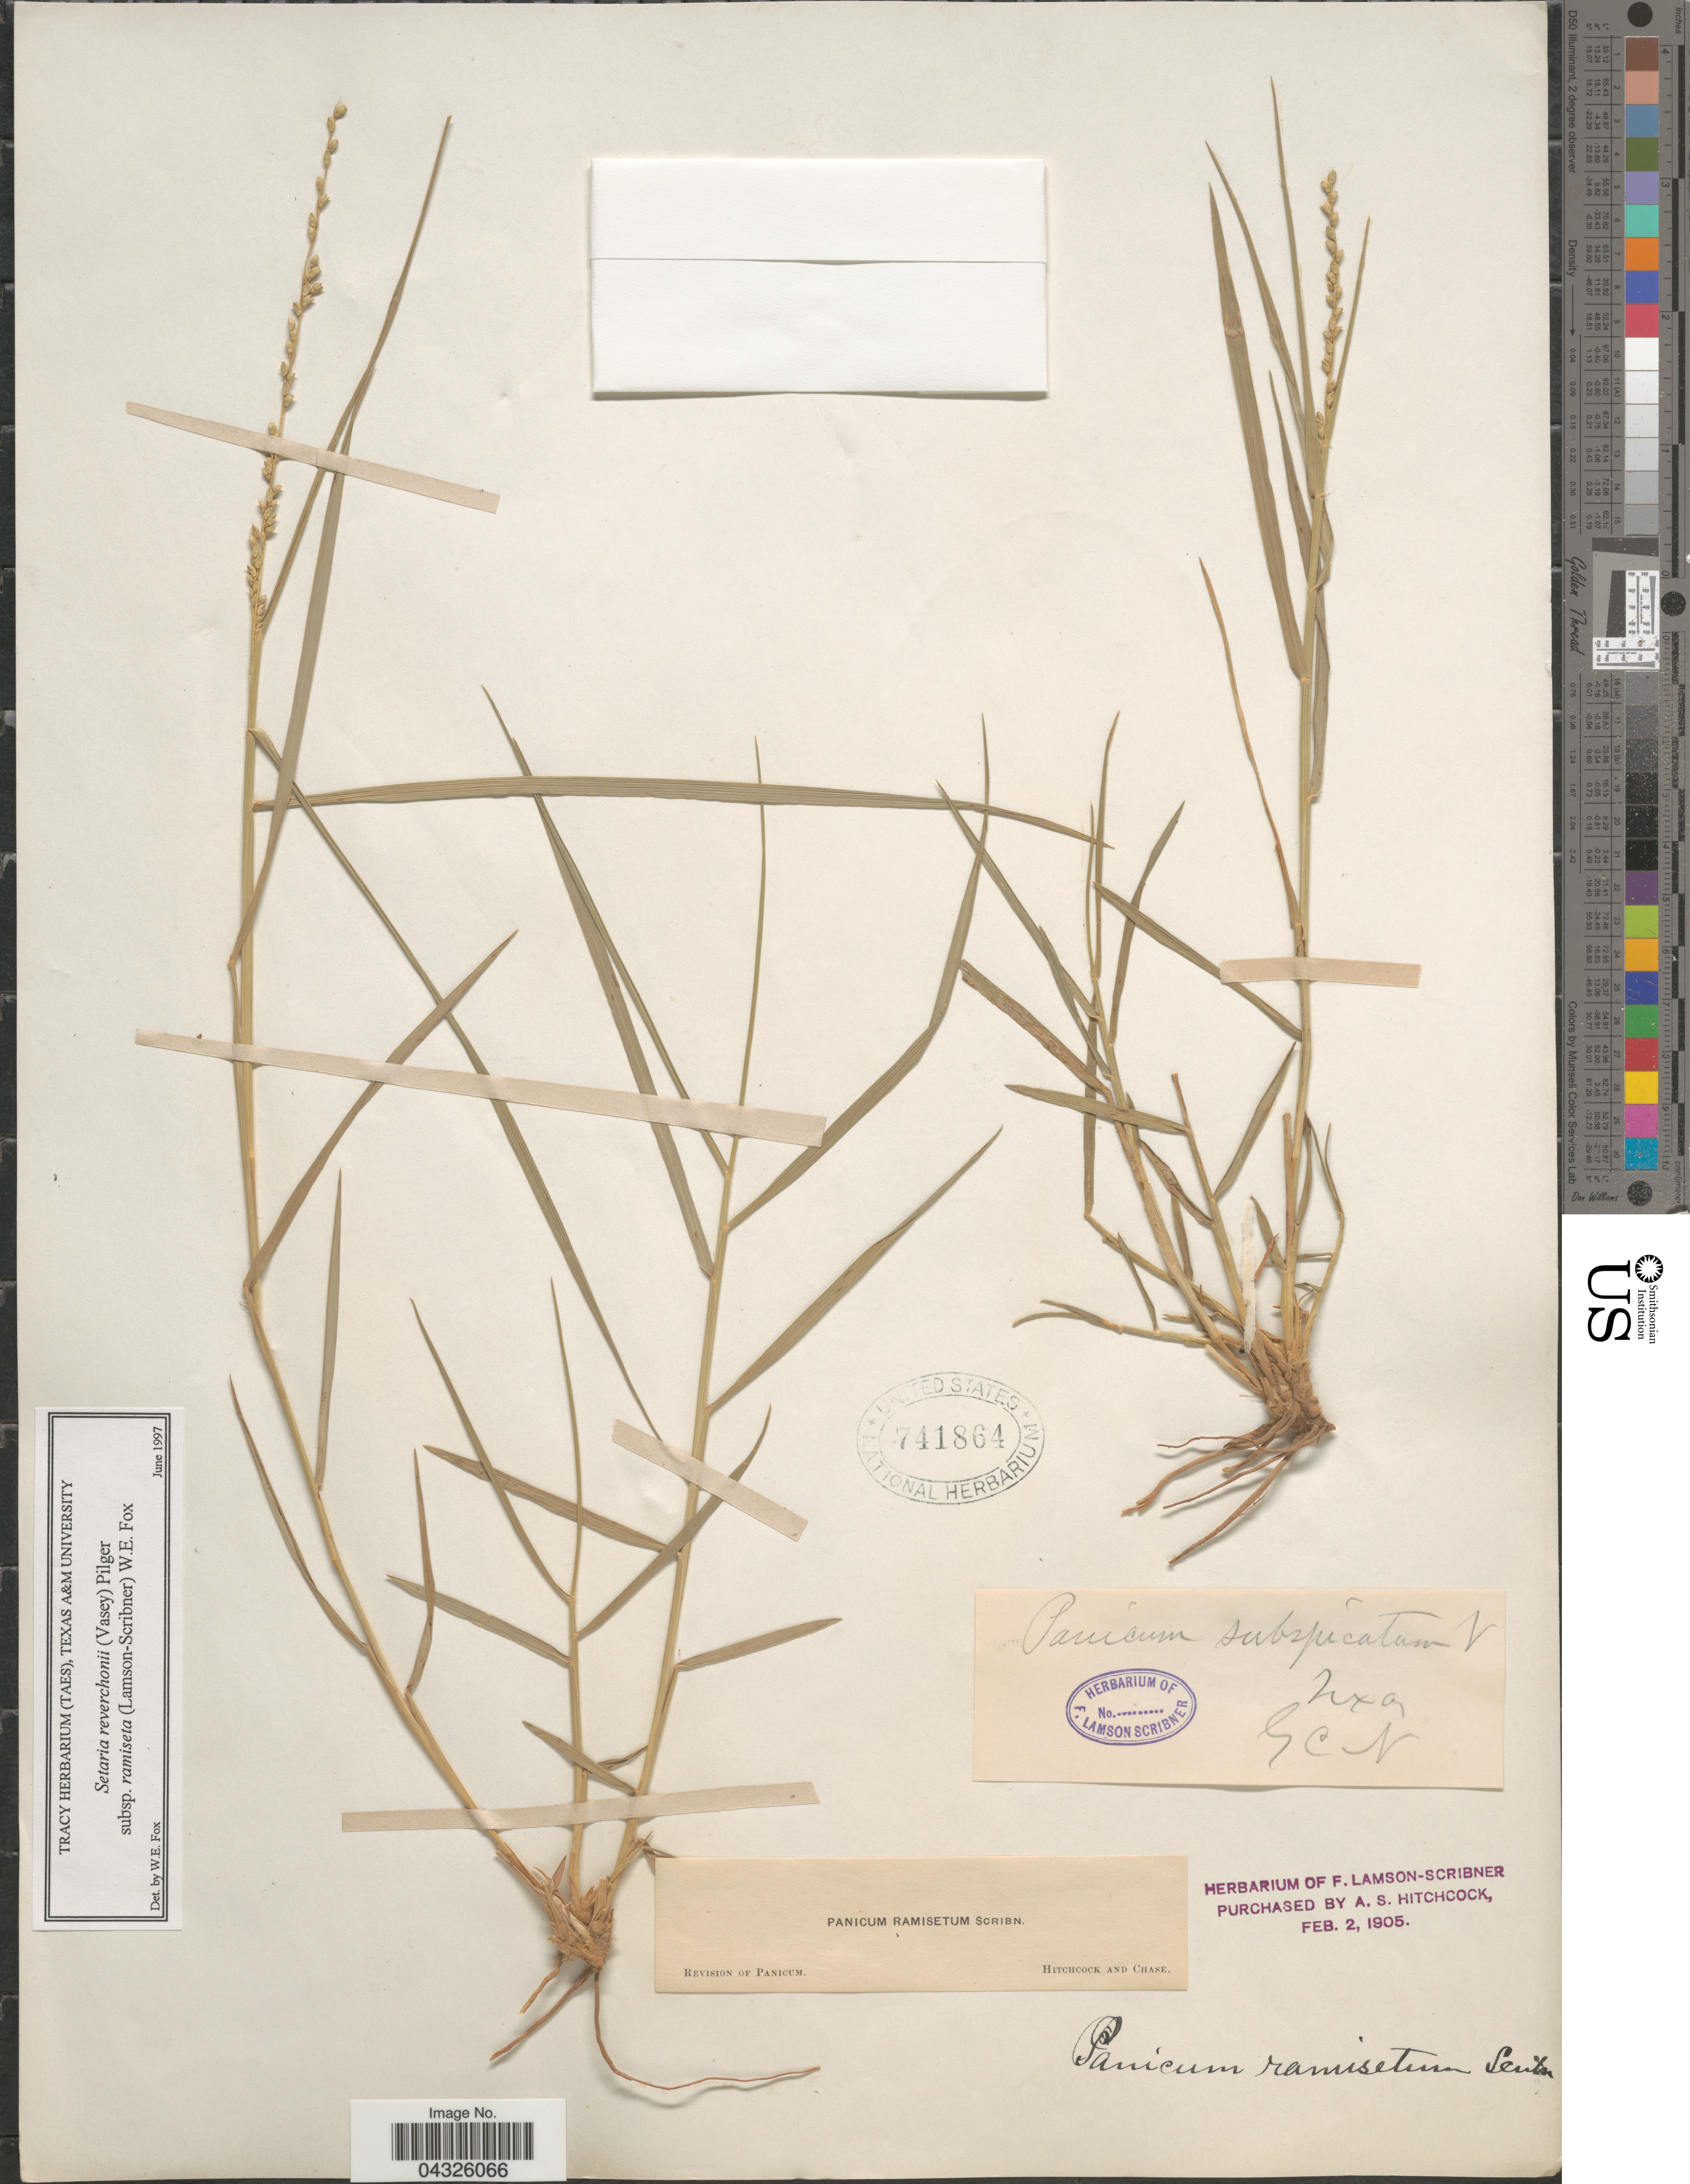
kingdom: Plantae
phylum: Tracheophyta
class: Liliopsida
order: Poales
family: Poaceae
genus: Setaria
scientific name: Setaria reverchonii subsp. ramiseta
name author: (Scribn.) W.E. Fox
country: United States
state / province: Texas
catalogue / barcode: US 741864